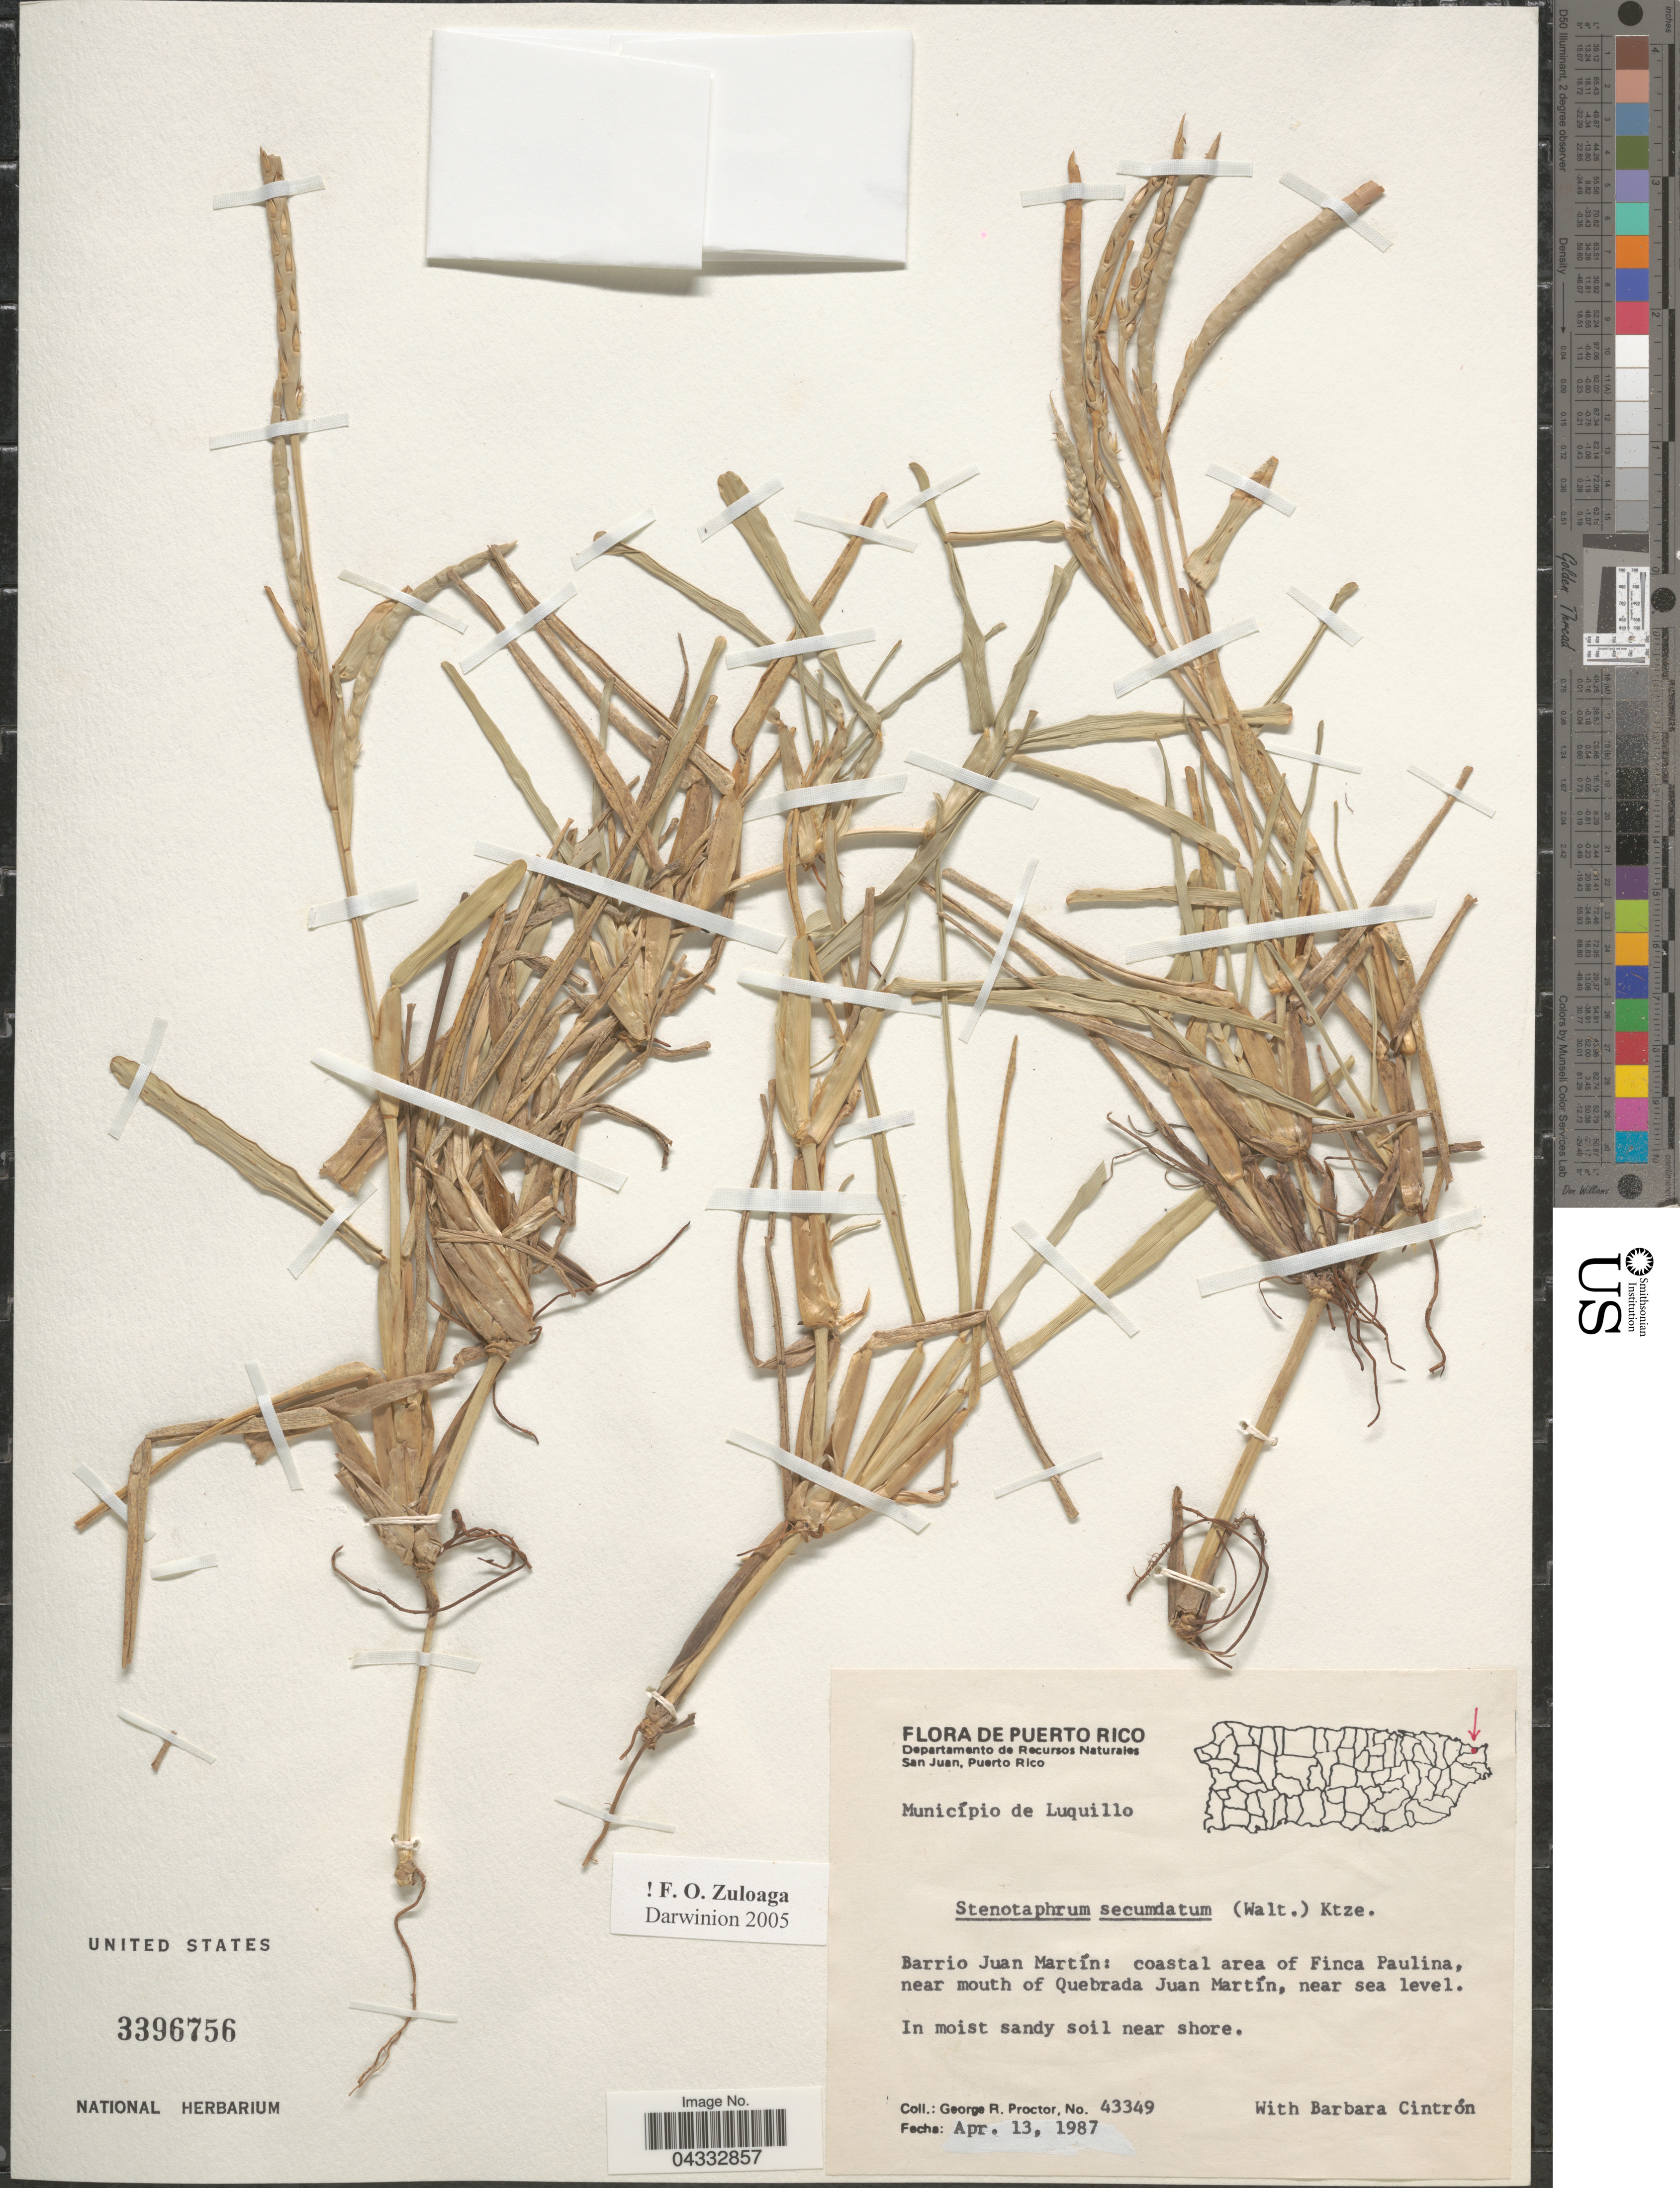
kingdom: Plantae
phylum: Tracheophyta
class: Liliopsida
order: Poales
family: Poaceae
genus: Stenotaphrum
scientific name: Stenotaphrum secundatum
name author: (Walter) Kuntze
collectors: G. R. Proctor & B. Cintrón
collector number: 43349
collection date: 1987-04-13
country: Puerto Rico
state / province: San Juan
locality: Departamento de Recursos Naturales. Município de Luquillo. Barrio Juan Martín: coastal area of Finca Paulina, near mouth of Quebrada Juan Martín. In moist sandy soil near shore.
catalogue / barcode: US 3396756